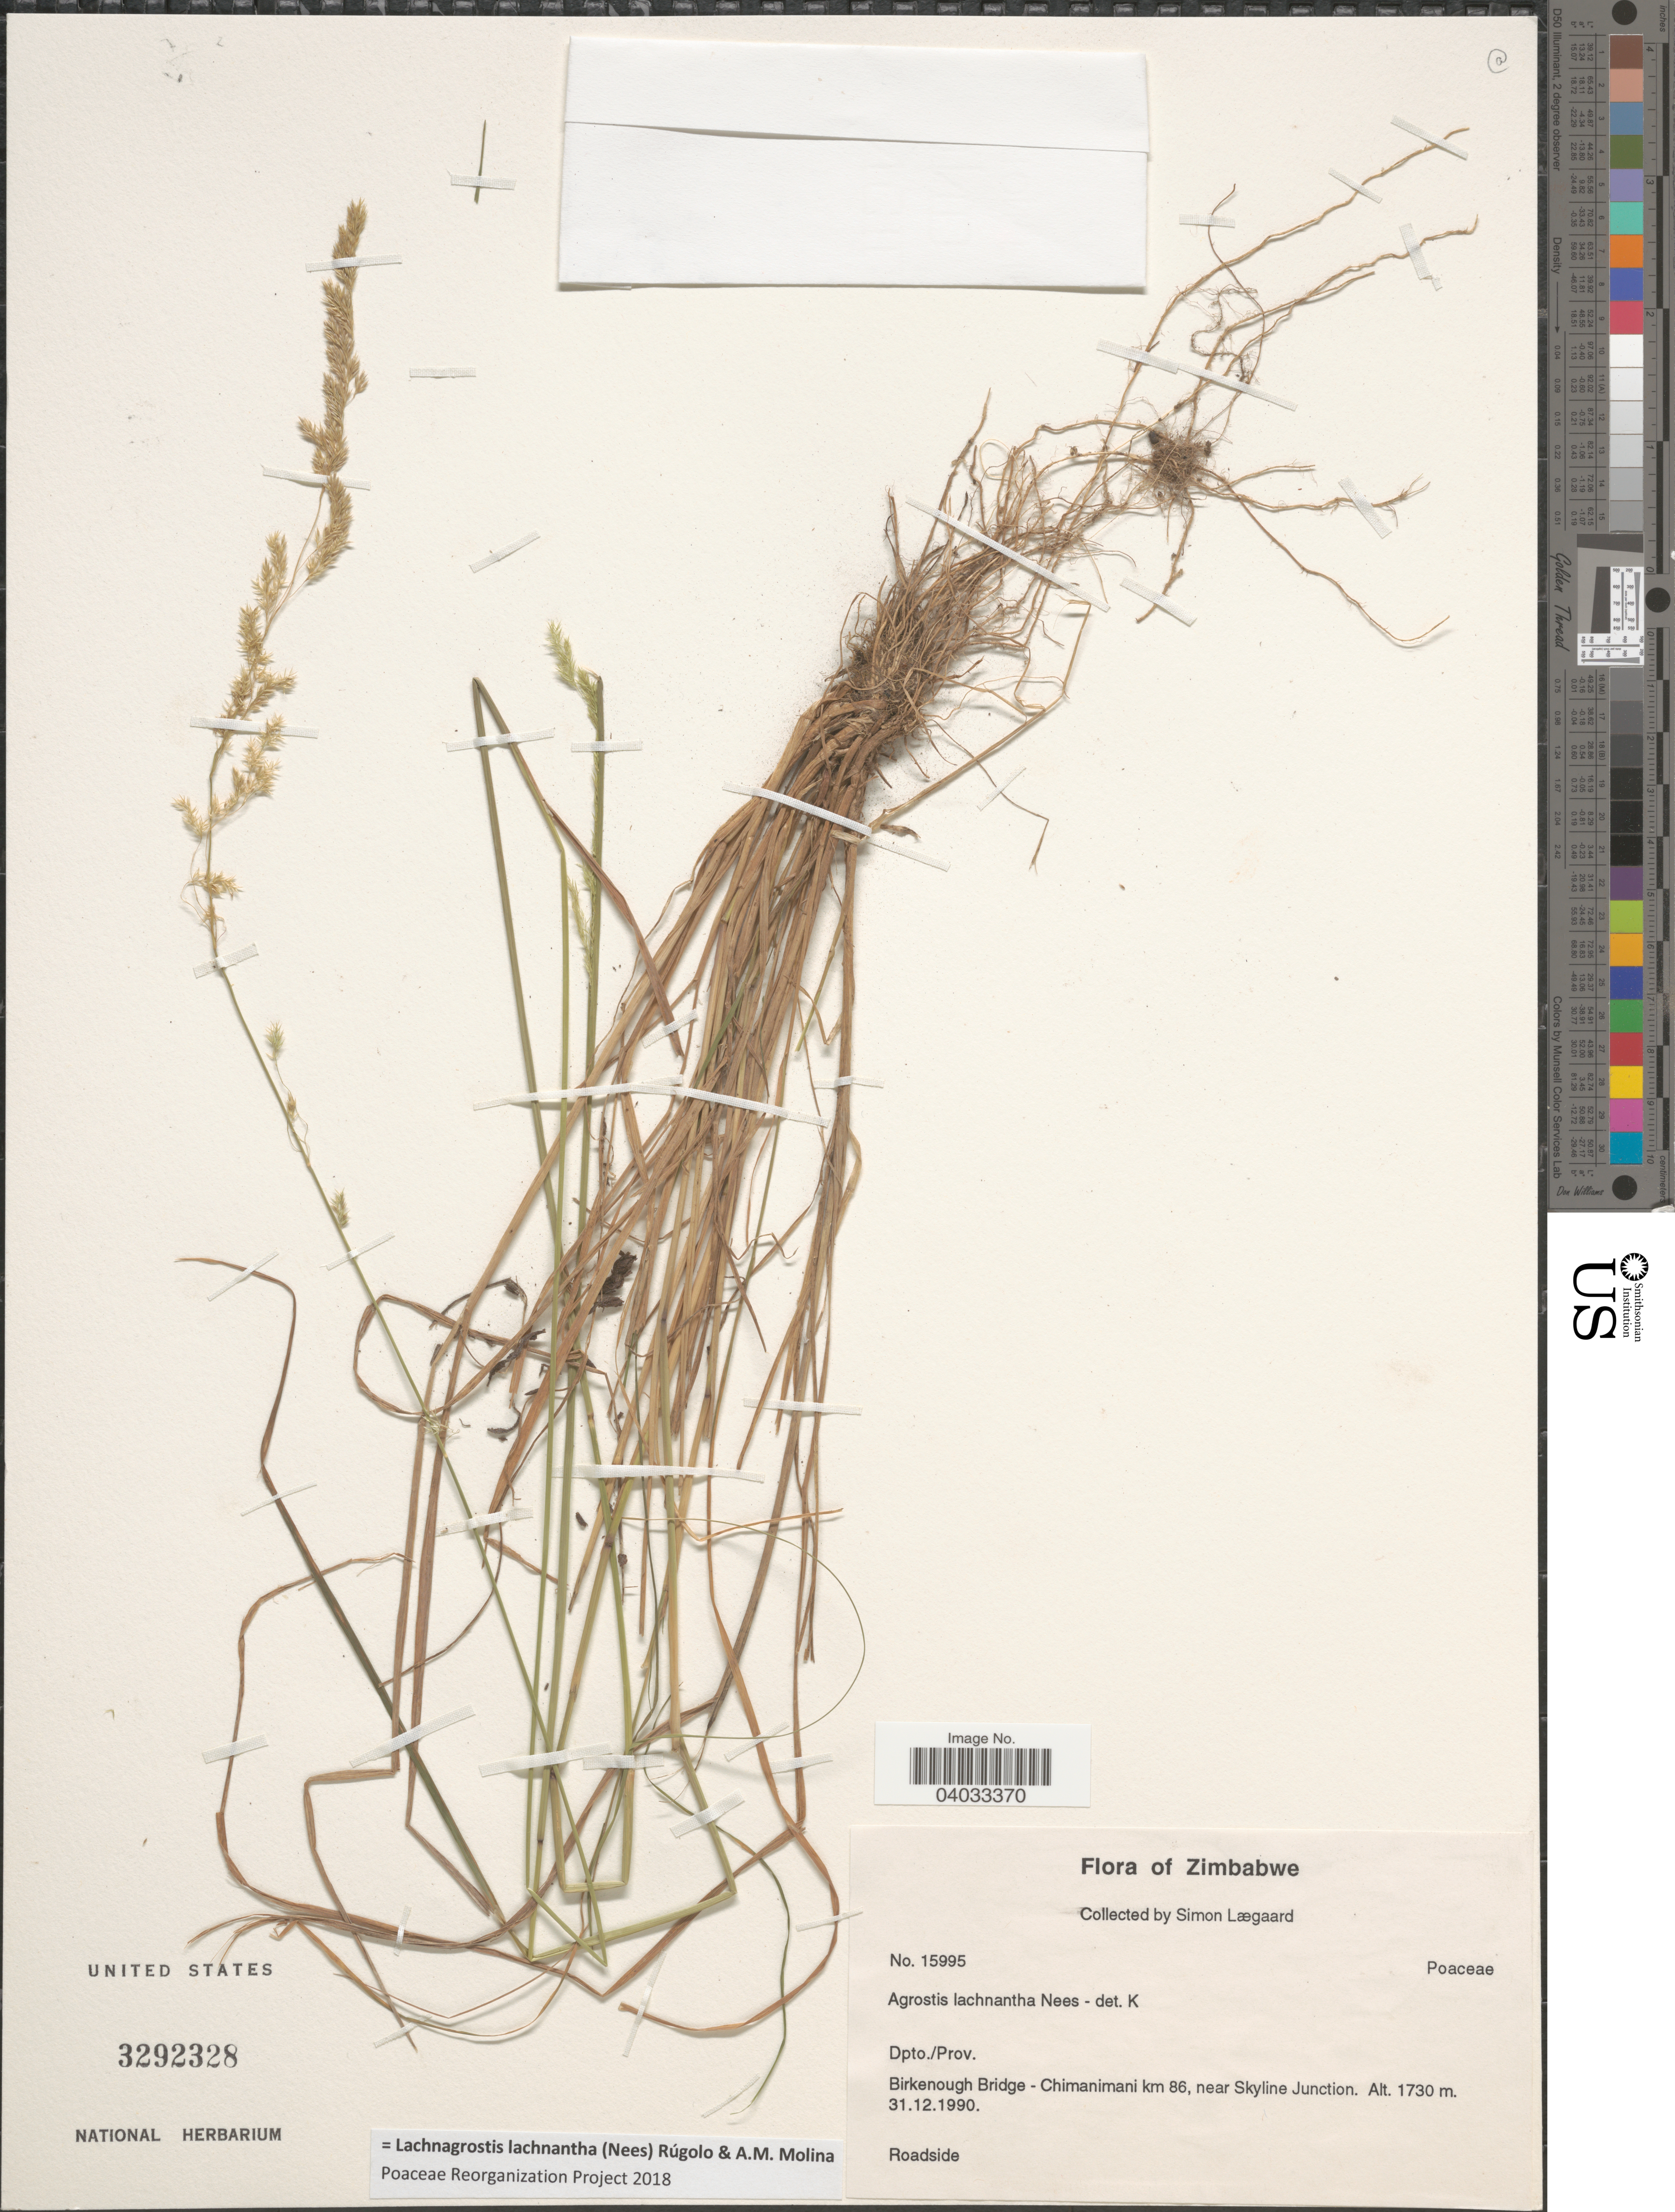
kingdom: Plantae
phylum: Tracheophyta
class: Liliopsida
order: Poales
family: Poaceae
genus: Lachnagrostis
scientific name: Lachnagrostis lachnantha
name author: (Nees) Rúgolo & A.M. Molina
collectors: S. Lægaard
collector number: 15995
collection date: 1990-12-31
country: Zimbabwe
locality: Dpto./Prov. Birkenough Bridge - Chimanimani km 86, near Skyline Junction.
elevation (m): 1730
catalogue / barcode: US 3292328